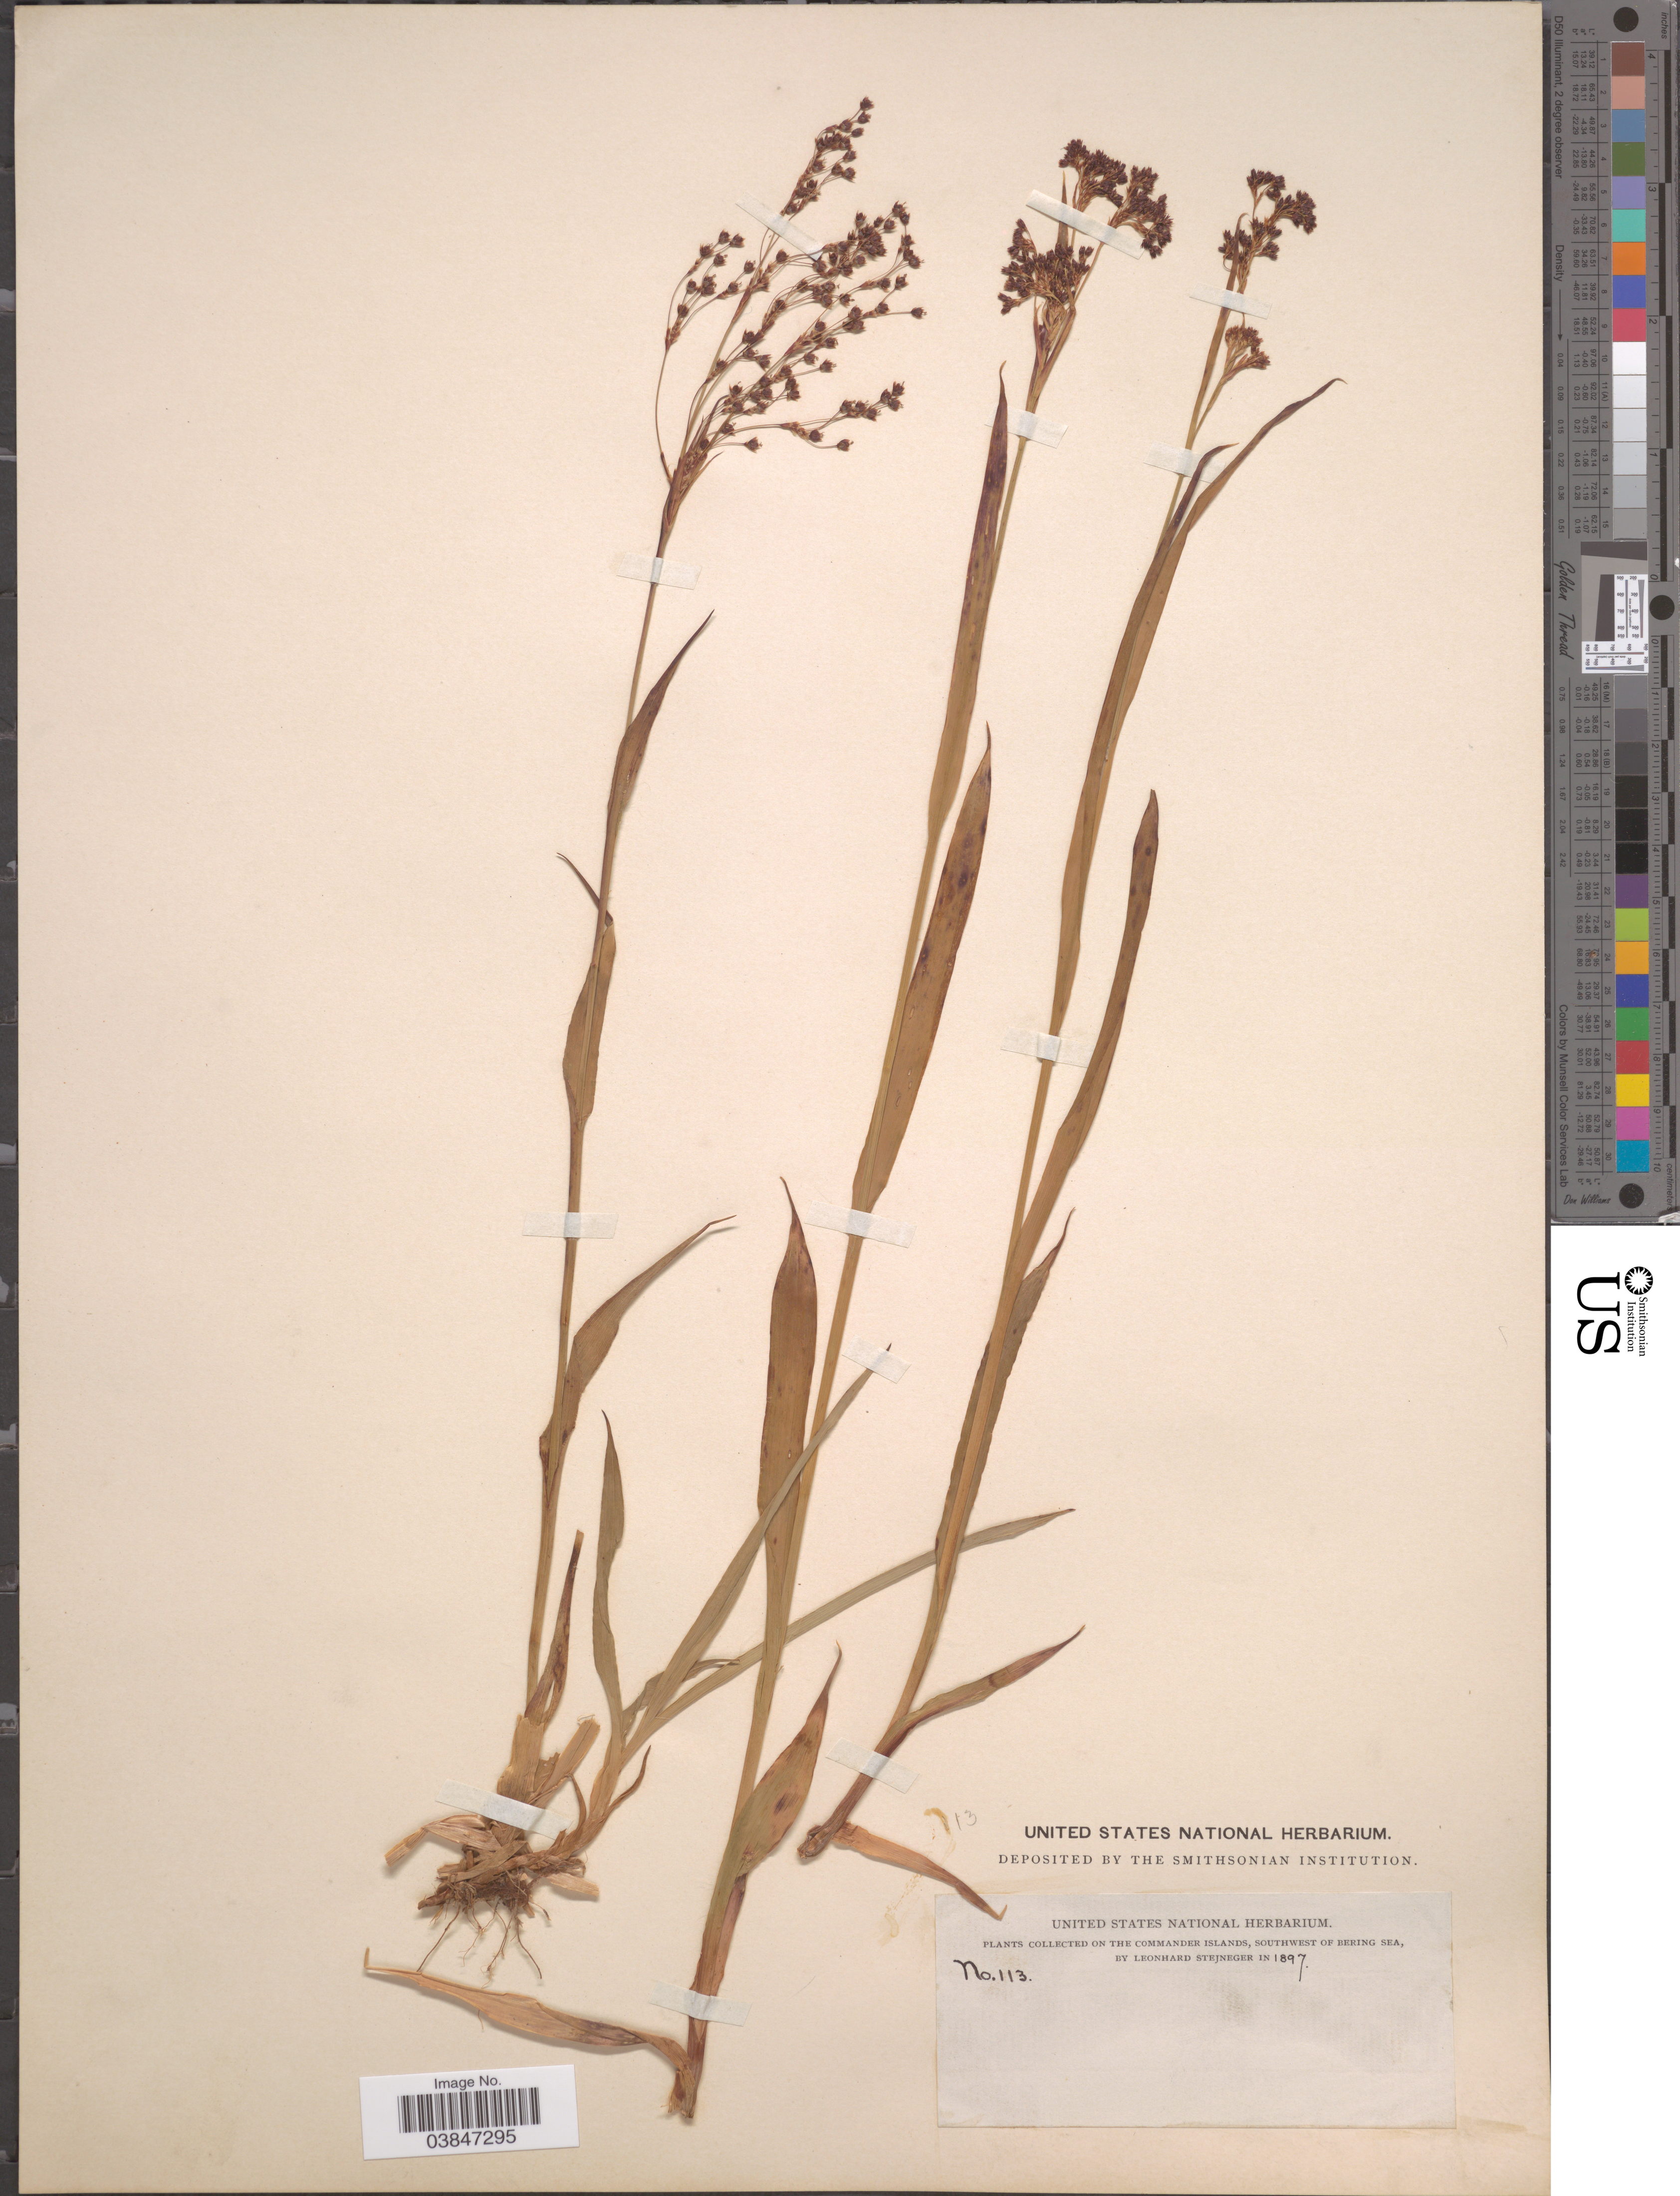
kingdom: Plantae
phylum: Tracheophyta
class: Liliopsida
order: Poales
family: Juncaceae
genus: Luzula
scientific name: Luzula wahlenbergii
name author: Rupr.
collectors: L. Stejneger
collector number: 113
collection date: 1897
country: Russian Federation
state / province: Kamchatka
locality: Commander Islands, Southwest of Bering Sea.